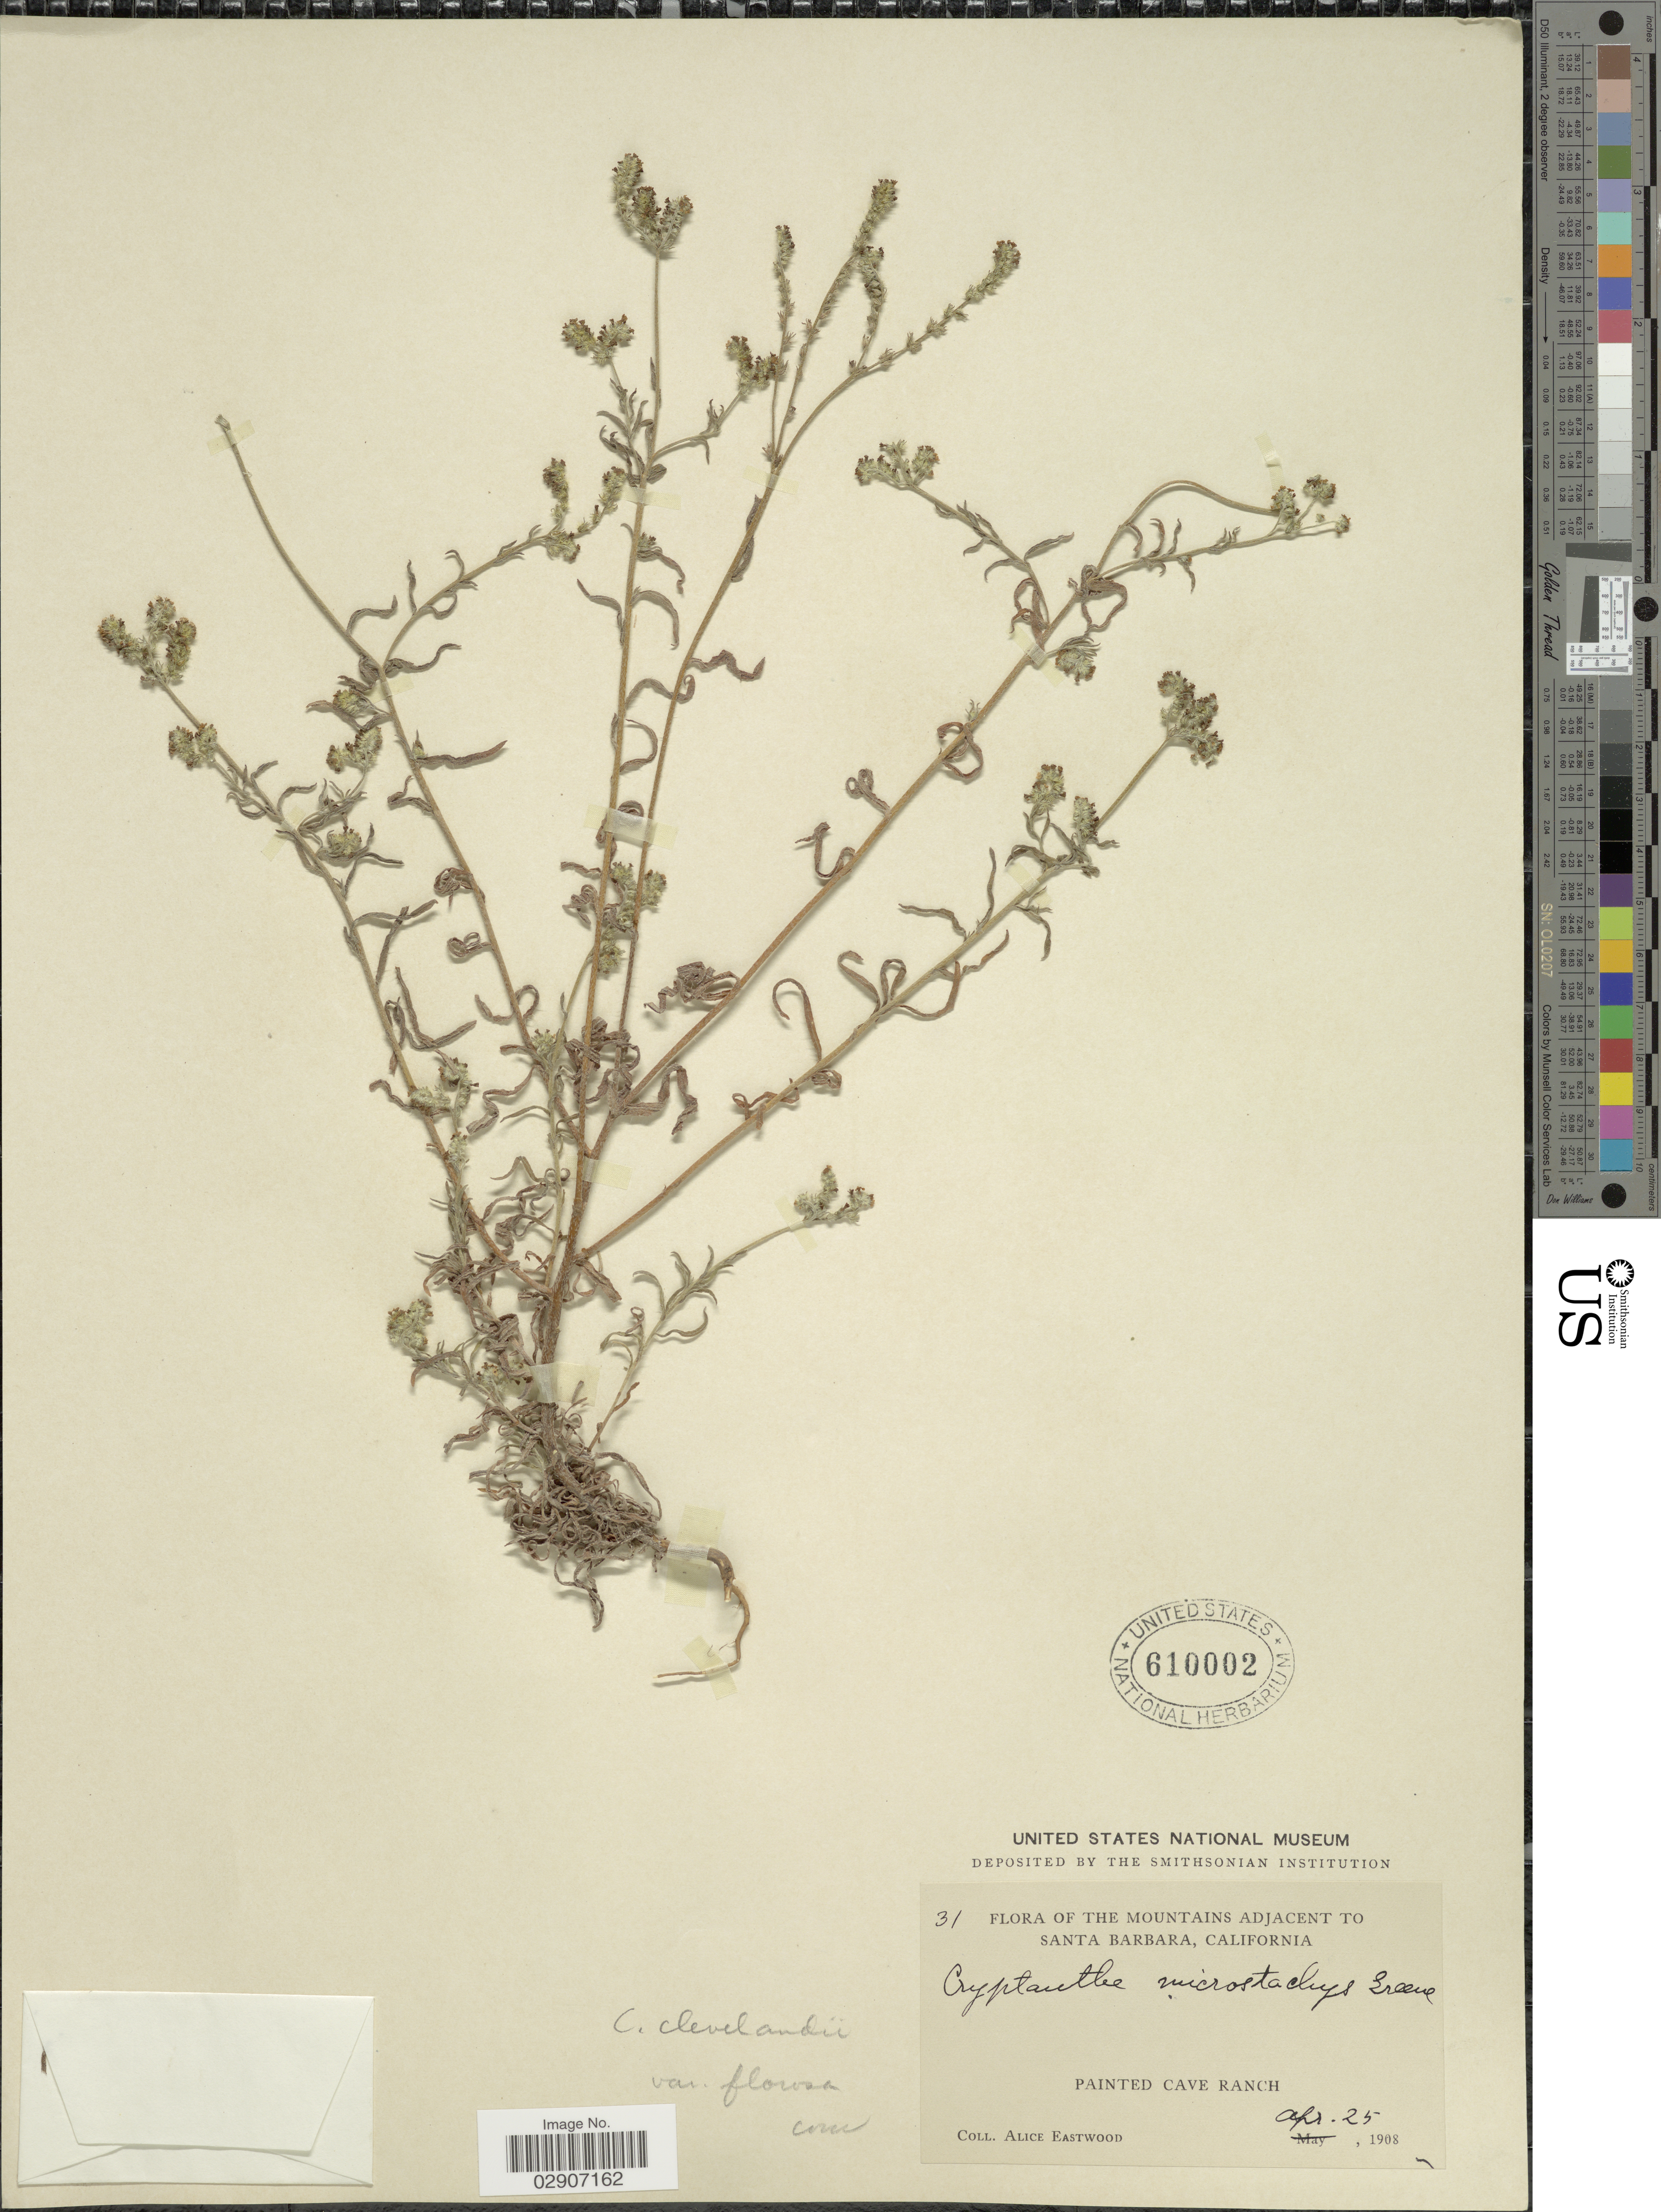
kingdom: Plantae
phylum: Tracheophyta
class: Magnoliopsida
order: Boraginales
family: Boraginaceae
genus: Cryptantha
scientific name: Cryptantha clevelandii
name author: Greene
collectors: A. Eastwood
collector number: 31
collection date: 1908-04-25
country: United States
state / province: California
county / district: Santa Barbara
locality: The Mountains adjacent to Santa Barbara, Painted Cave Ranch.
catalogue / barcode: US 610002